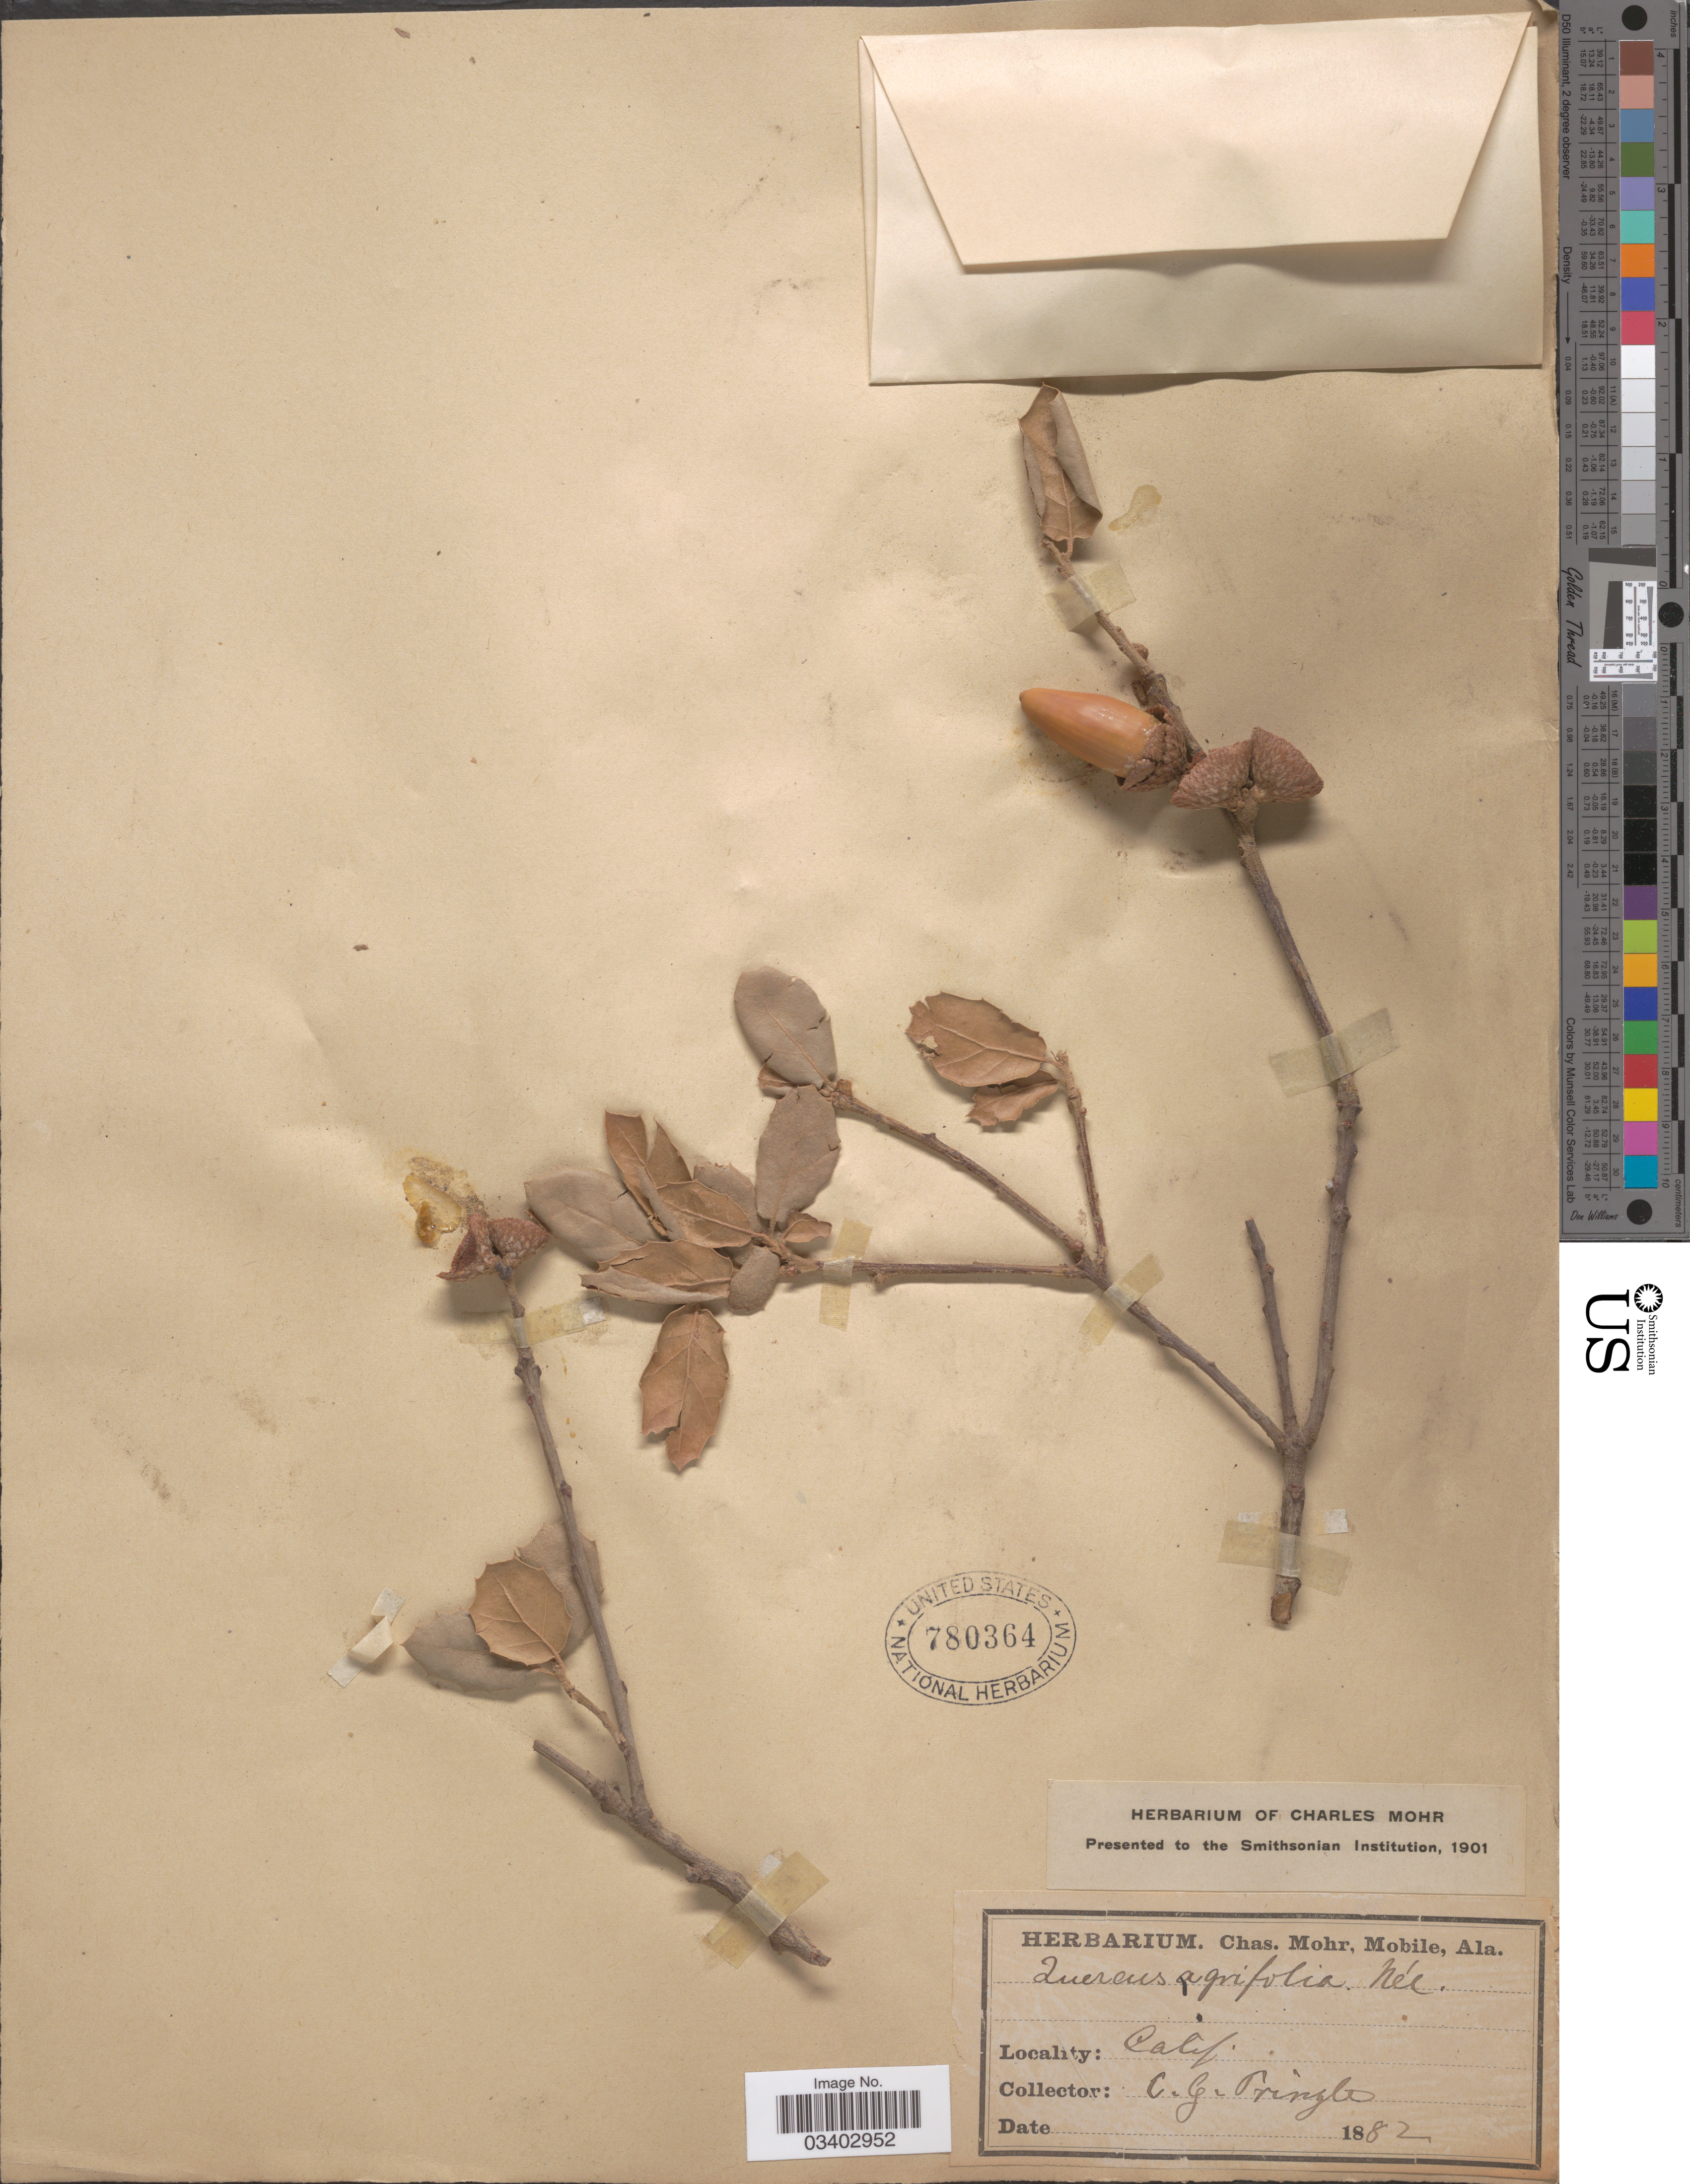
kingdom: Plantae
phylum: Tracheophyta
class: Magnoliopsida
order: Fagales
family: Fagaceae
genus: Quercus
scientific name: Quercus agrifolia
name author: Née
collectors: C. G. Pringle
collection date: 1882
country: United States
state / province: California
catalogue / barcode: US 780364